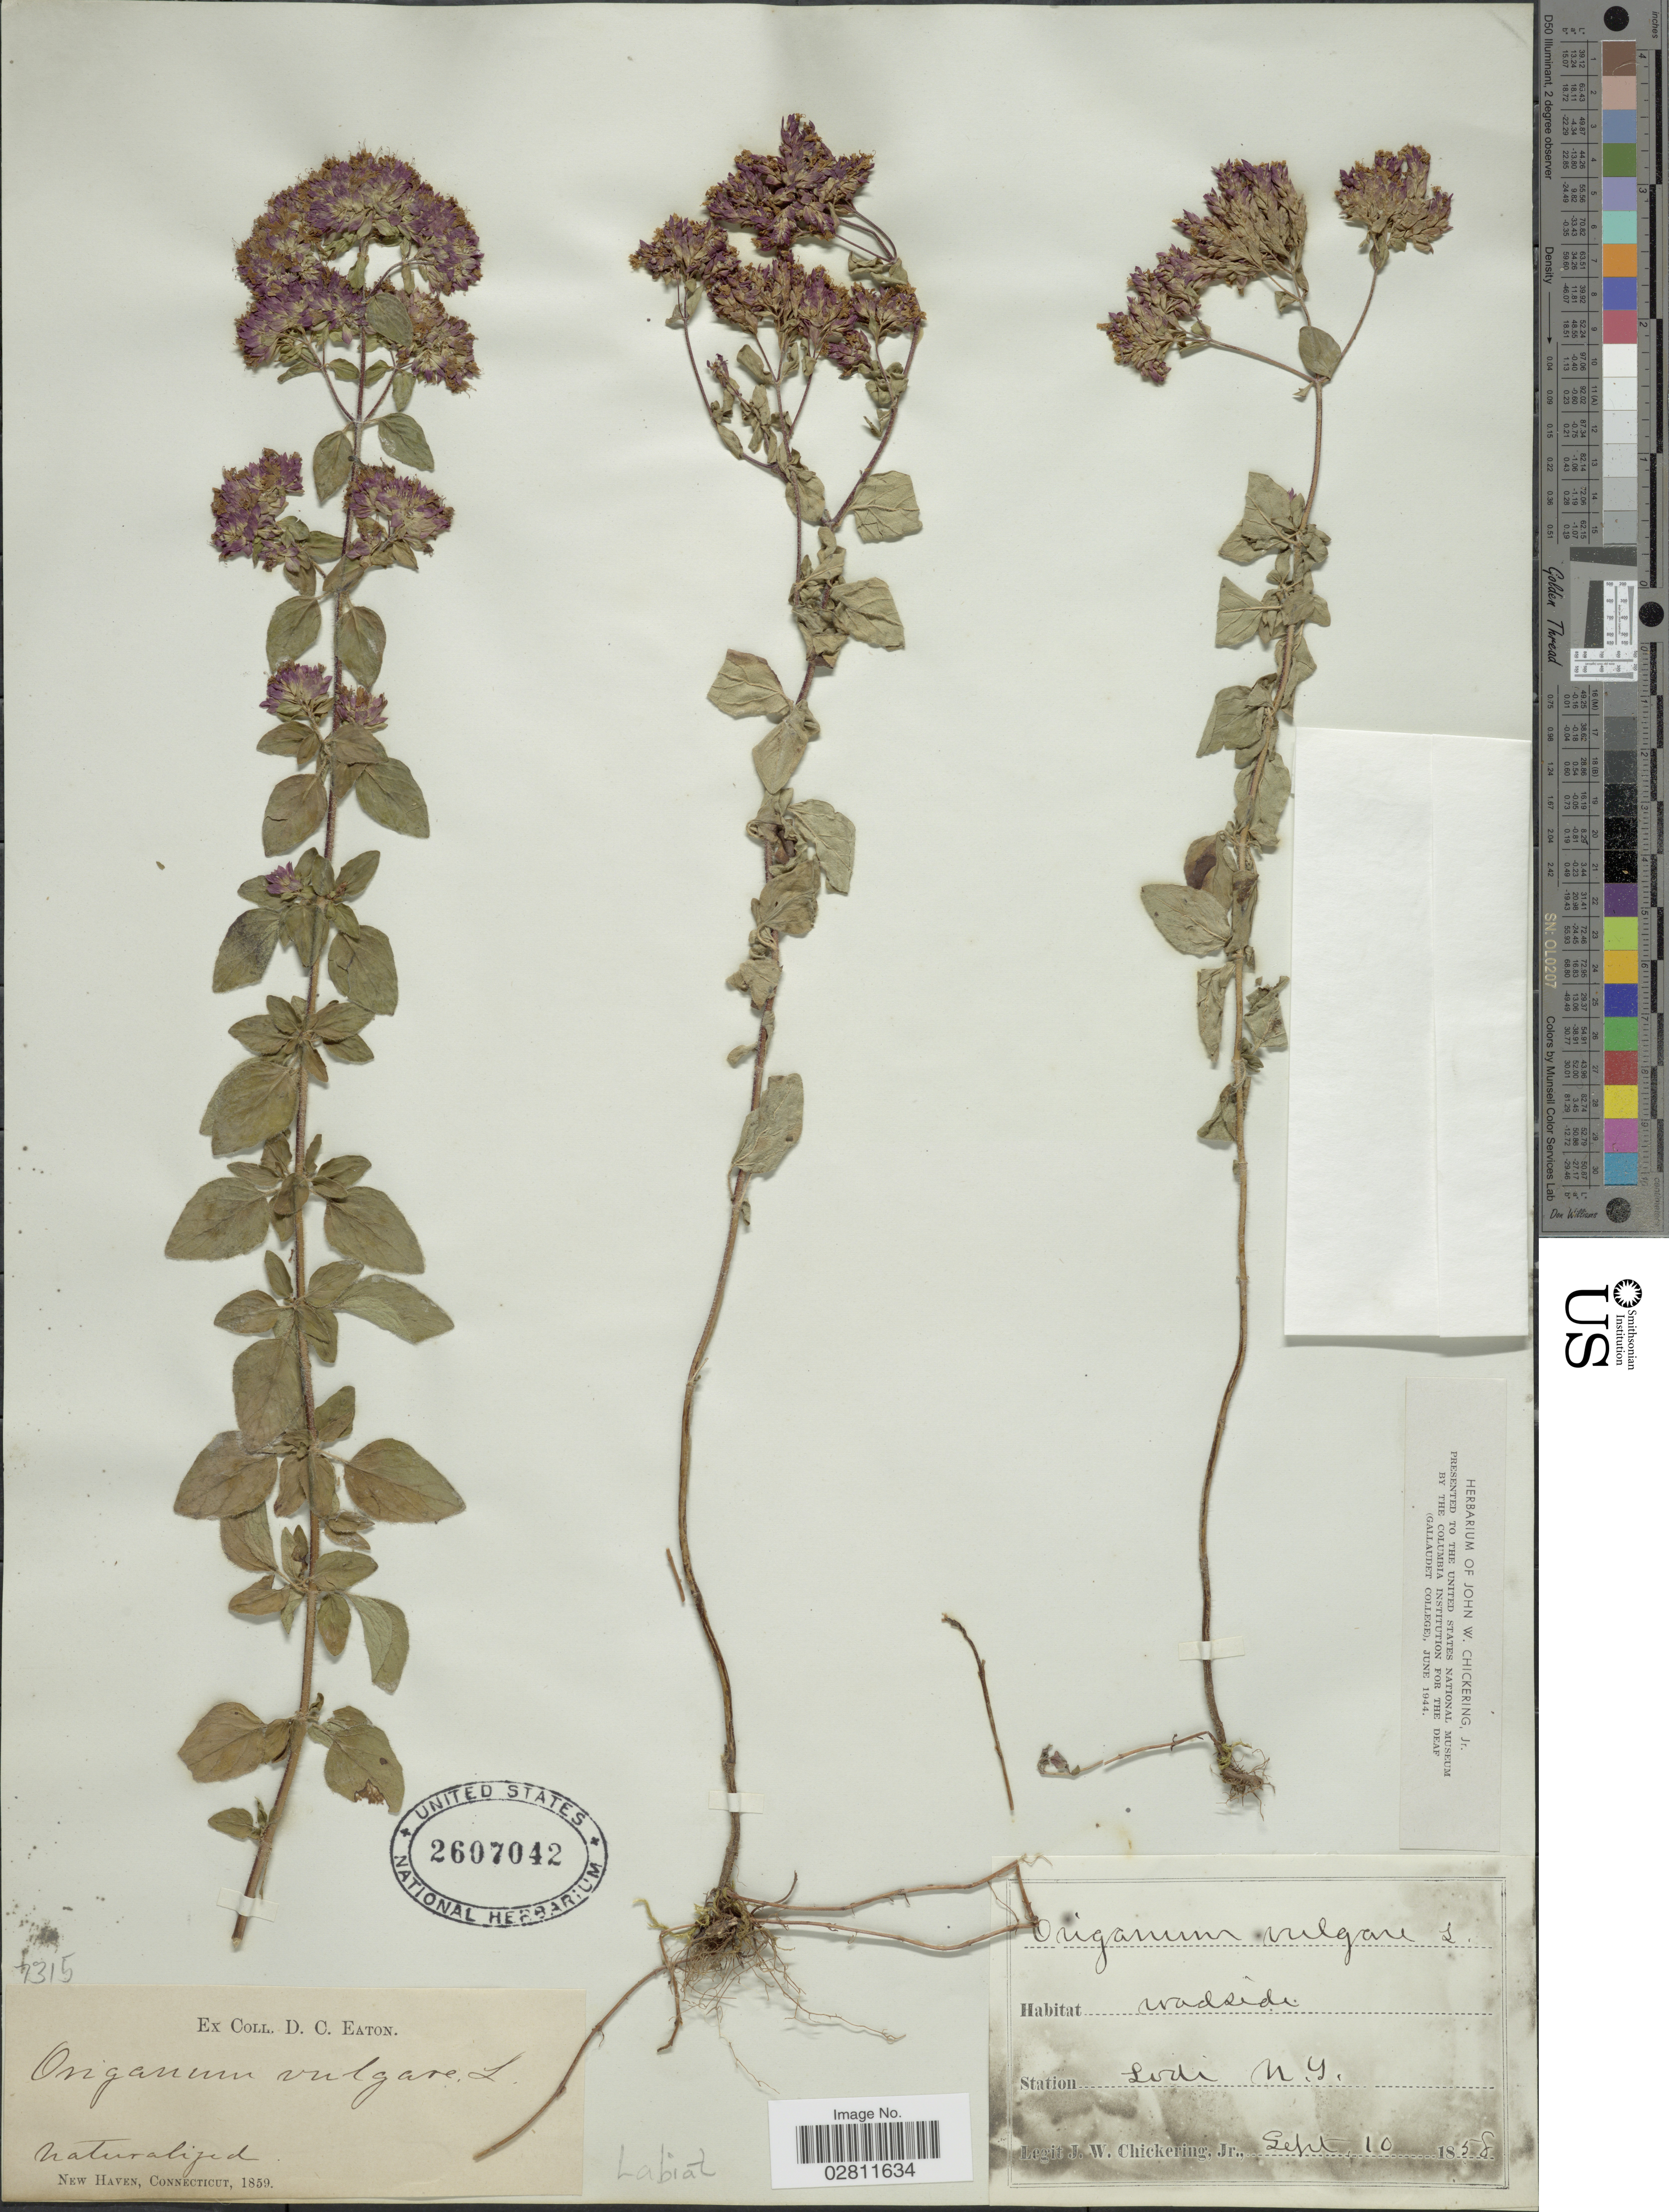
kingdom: Plantae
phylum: Tracheophyta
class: Magnoliopsida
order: Lamiales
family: Lamiaceae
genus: Origanum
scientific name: Origanum vulgare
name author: L.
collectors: D. Eaton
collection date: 1859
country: United States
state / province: Connecticut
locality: New Haven.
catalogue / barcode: US 2607042